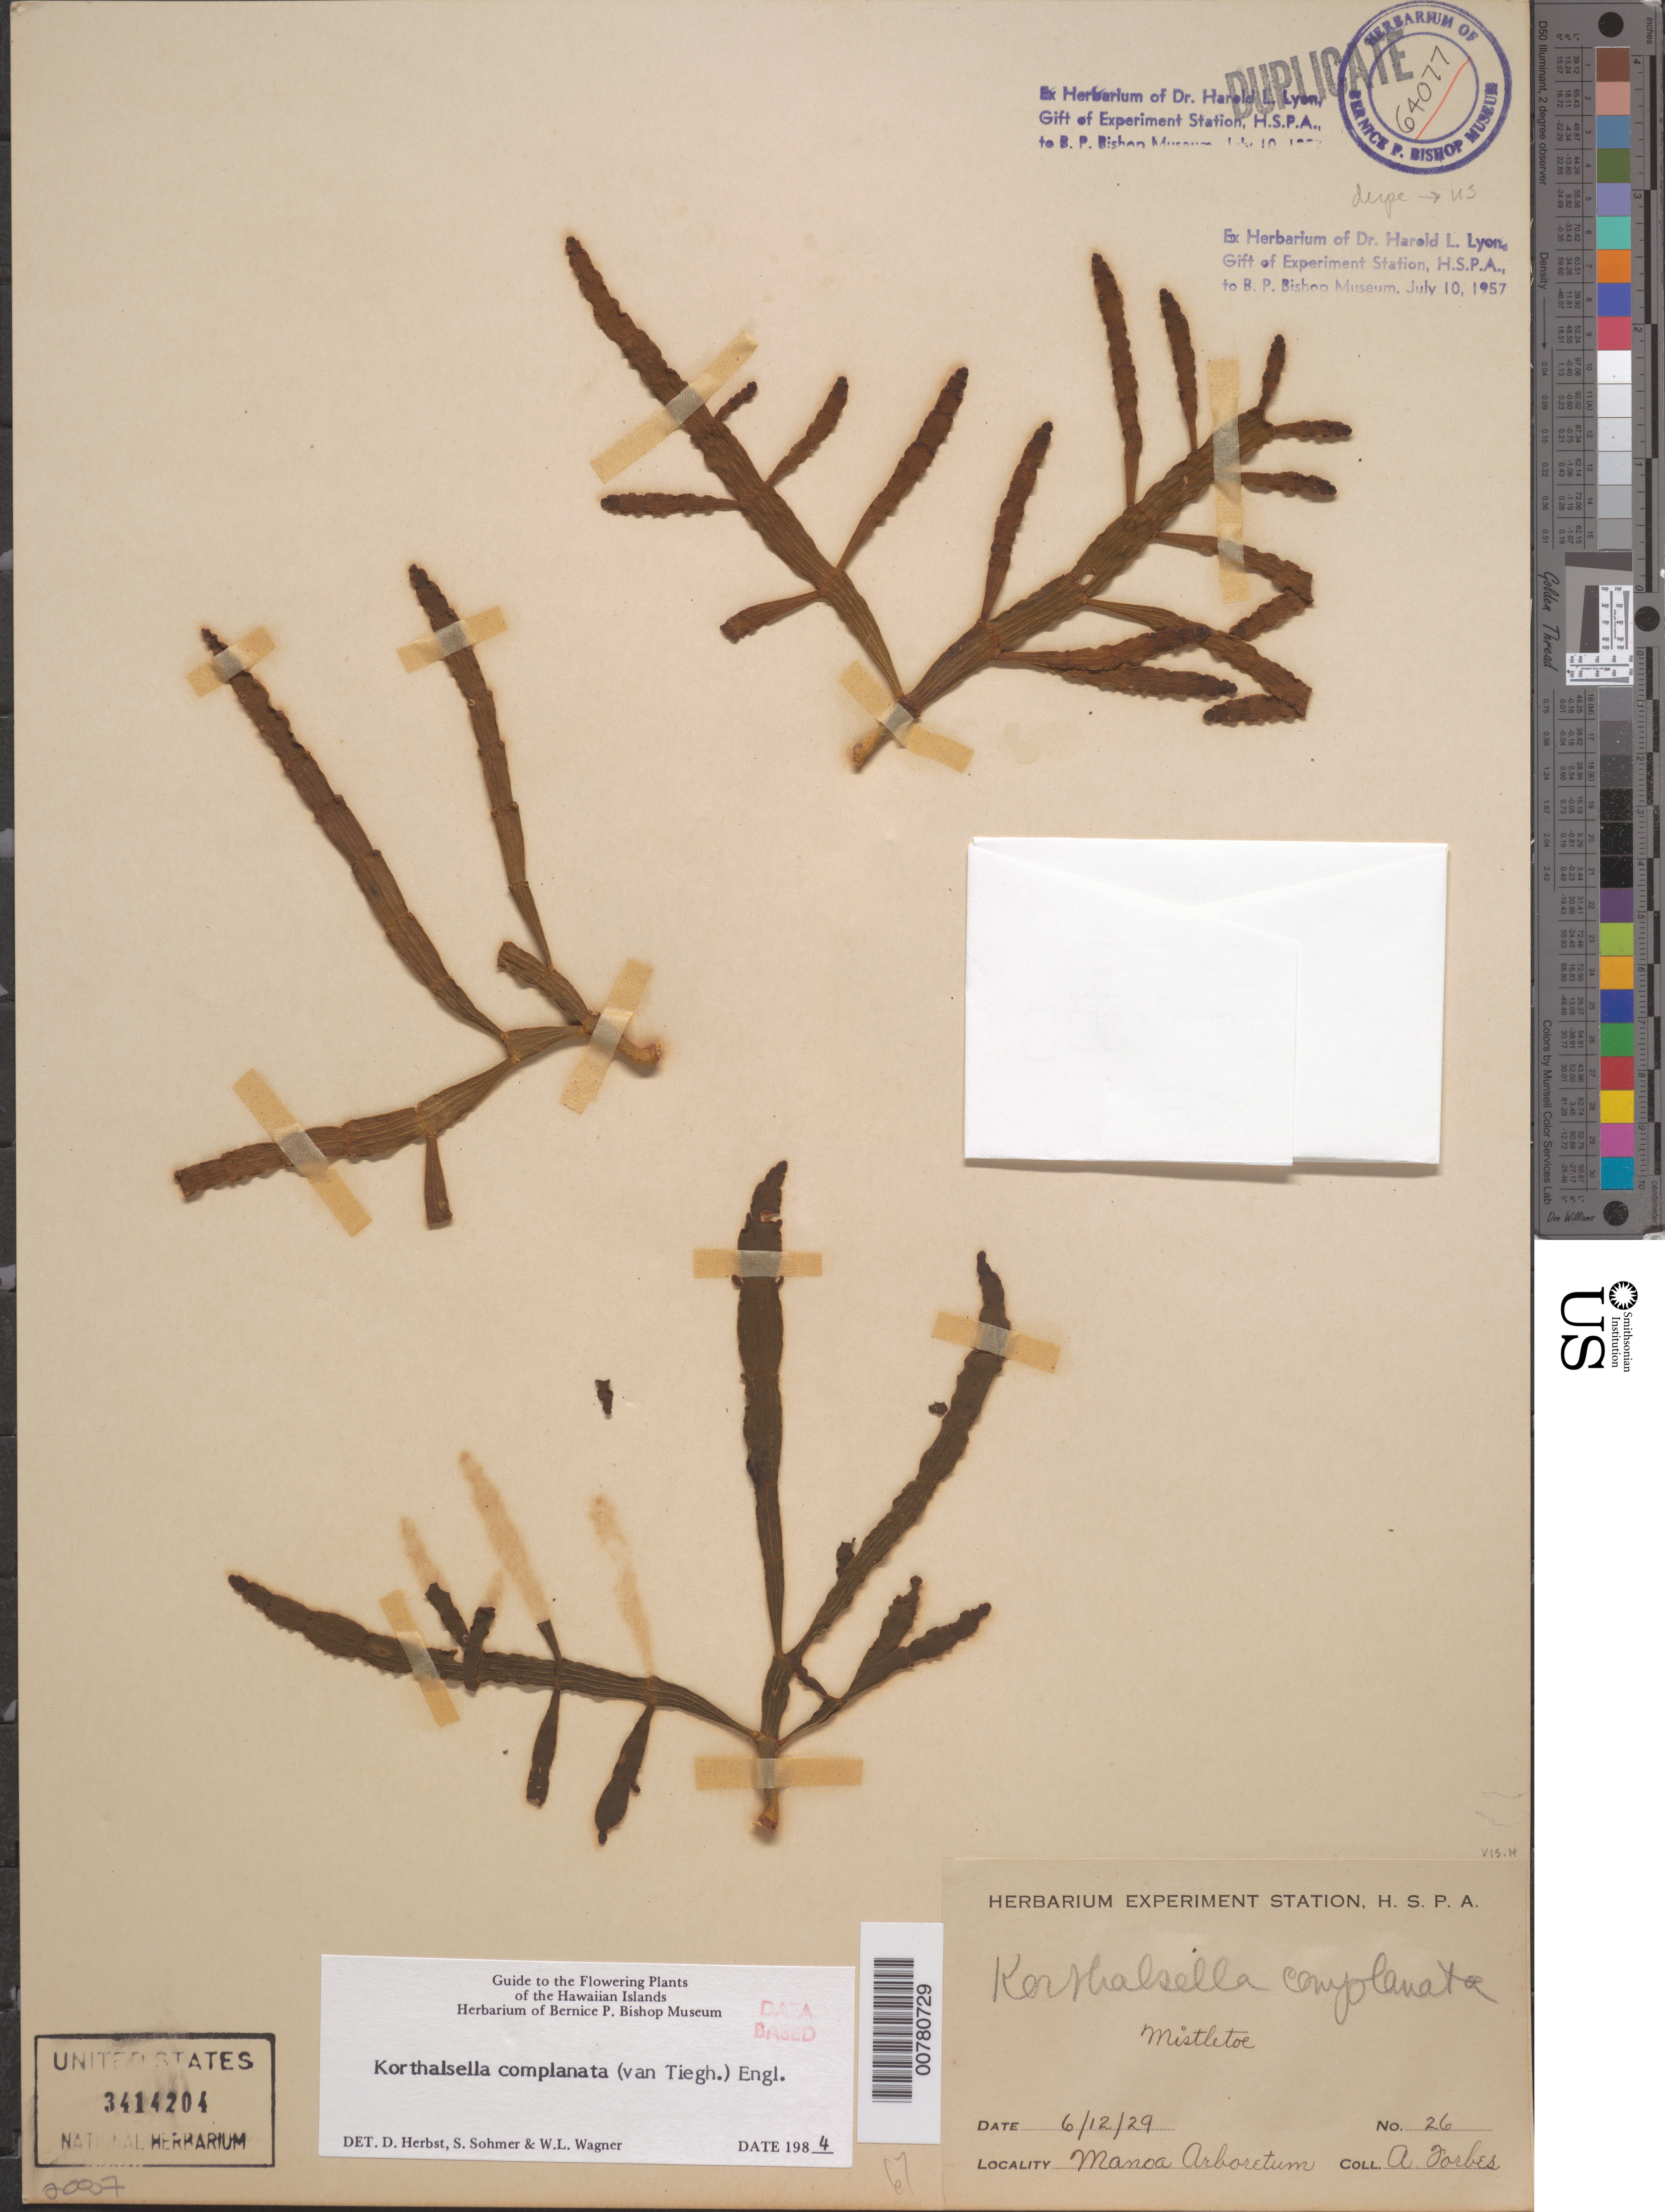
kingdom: Plantae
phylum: Tracheophyta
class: Magnoliopsida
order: Santalales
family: Viscaceae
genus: Korthalsella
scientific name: Korthalsella complanata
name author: (Tiegh.) Engl.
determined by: Herbst, D. R.; Sohmer, S. H.; Wagner, W. L.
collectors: A. Forbes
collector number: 26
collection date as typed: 12 Jun 1929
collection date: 1929-06-12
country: United States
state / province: Hawaii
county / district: Honolulu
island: Kaua'i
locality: Manoa Arboretum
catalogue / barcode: US 3414204